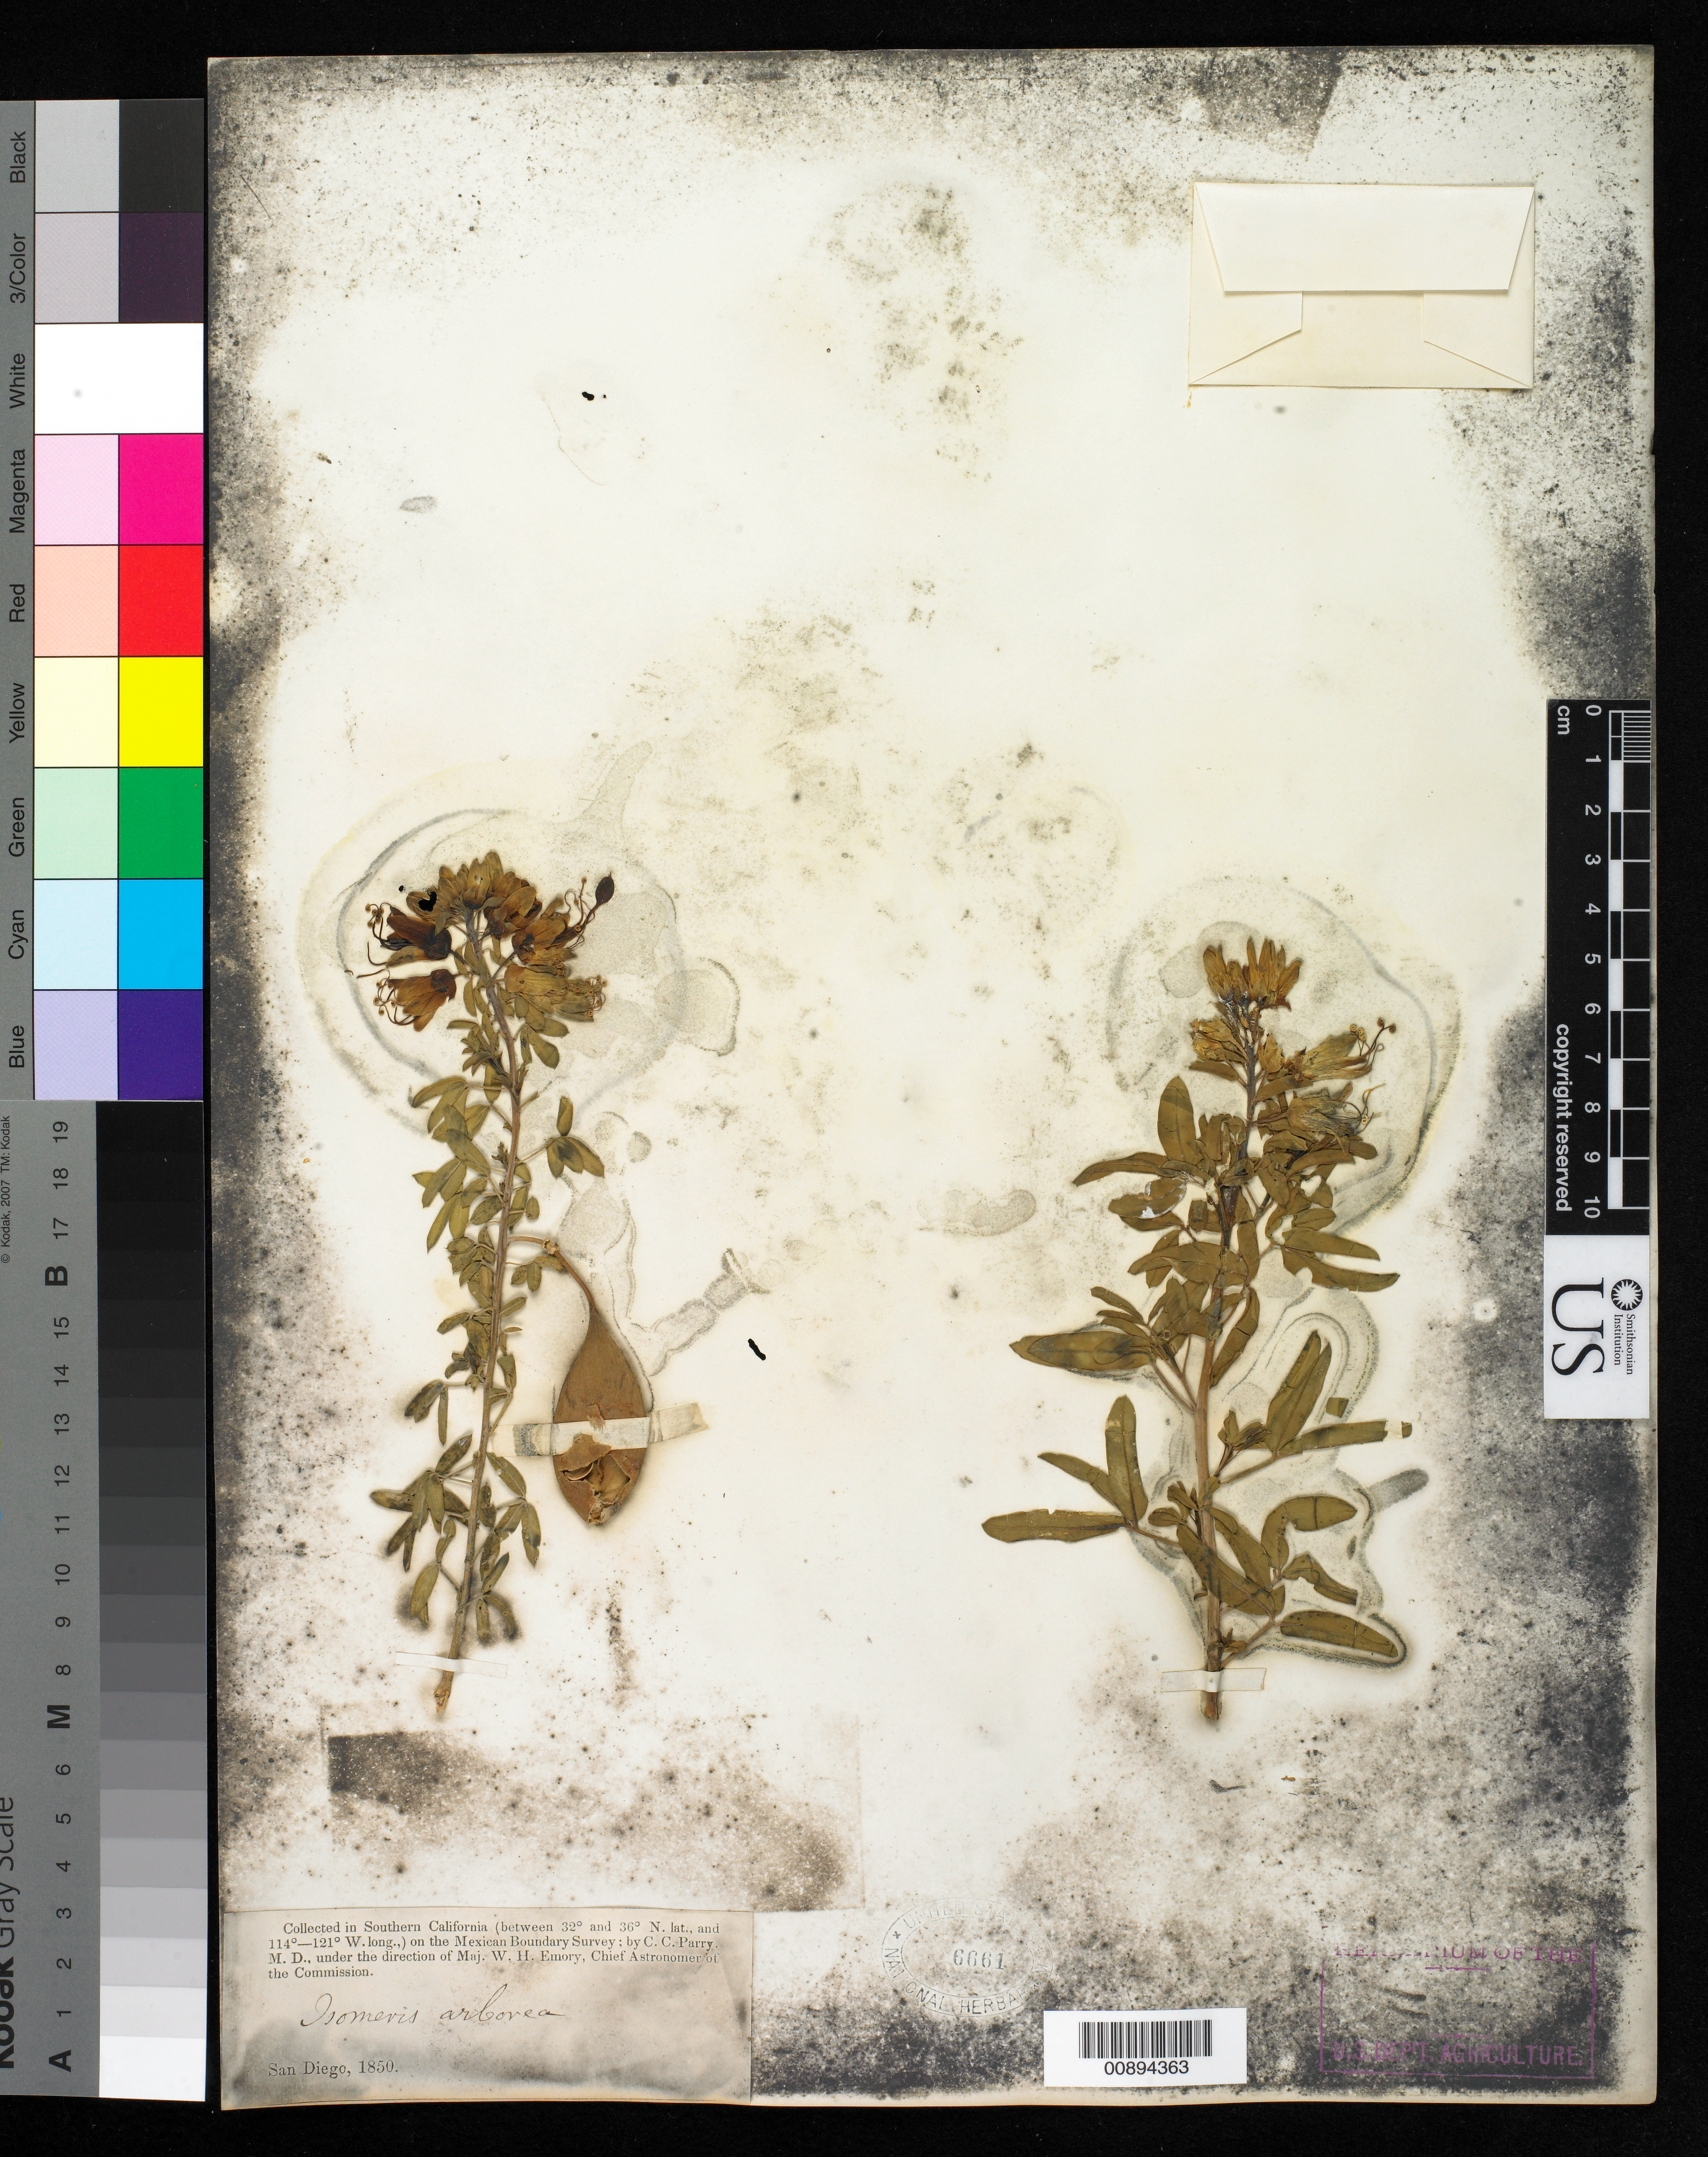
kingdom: Plantae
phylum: Tracheophyta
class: Magnoliopsida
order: Brassicales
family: Cleomaceae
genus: Cleomella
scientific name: Cleomella arborea var. arborea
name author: (Nutt.) Roalson & J.C. Hall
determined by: Strong, Mark T., (BOT), Smithsonian Institution - National Museum of Natural History (UNITED STATES)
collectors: C. C. Parry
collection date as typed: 1850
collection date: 1850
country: United States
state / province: California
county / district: San Diego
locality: San Diego, Southern California.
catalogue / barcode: US 6661